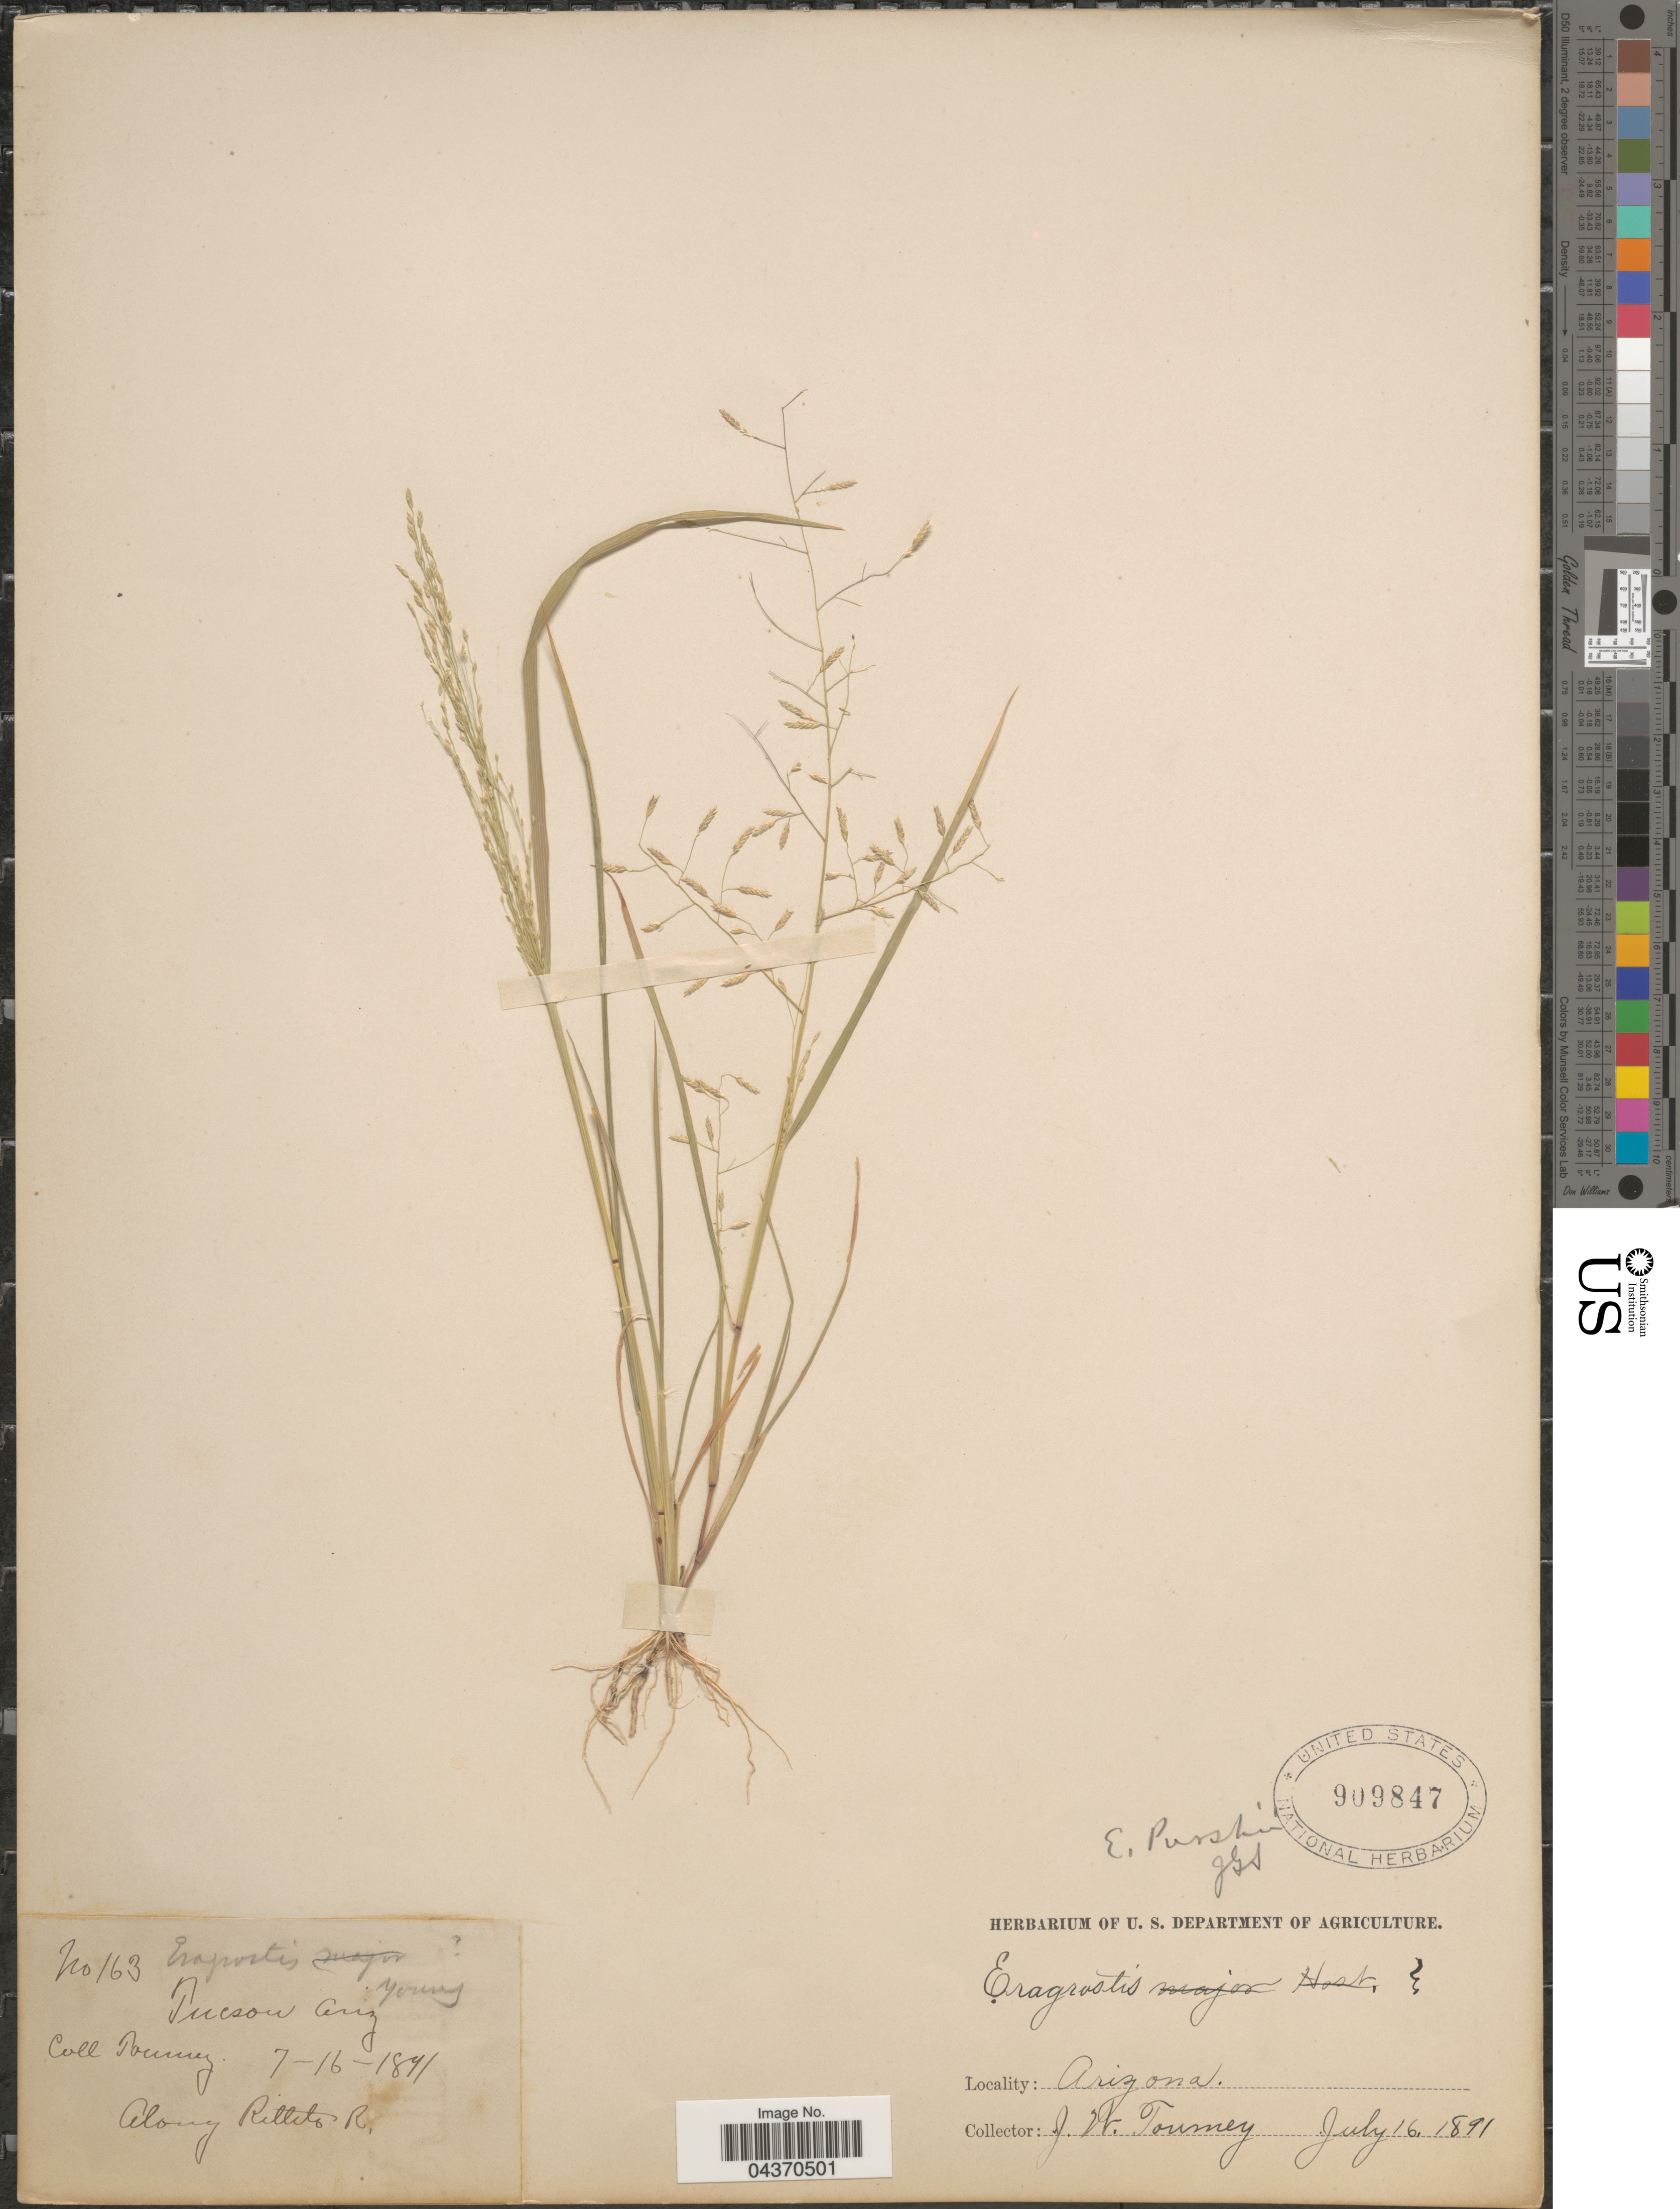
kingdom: Plantae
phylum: Tracheophyta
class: Liliopsida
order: Poales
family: Poaceae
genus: Eragrostis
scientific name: Eragrostis pectinacea var. miserrima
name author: (E. Fourn.) Reeder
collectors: J. W. Toumey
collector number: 163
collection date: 1891-07-16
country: United States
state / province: Arizona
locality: Tucson. Along Rillito R.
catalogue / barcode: US 909847